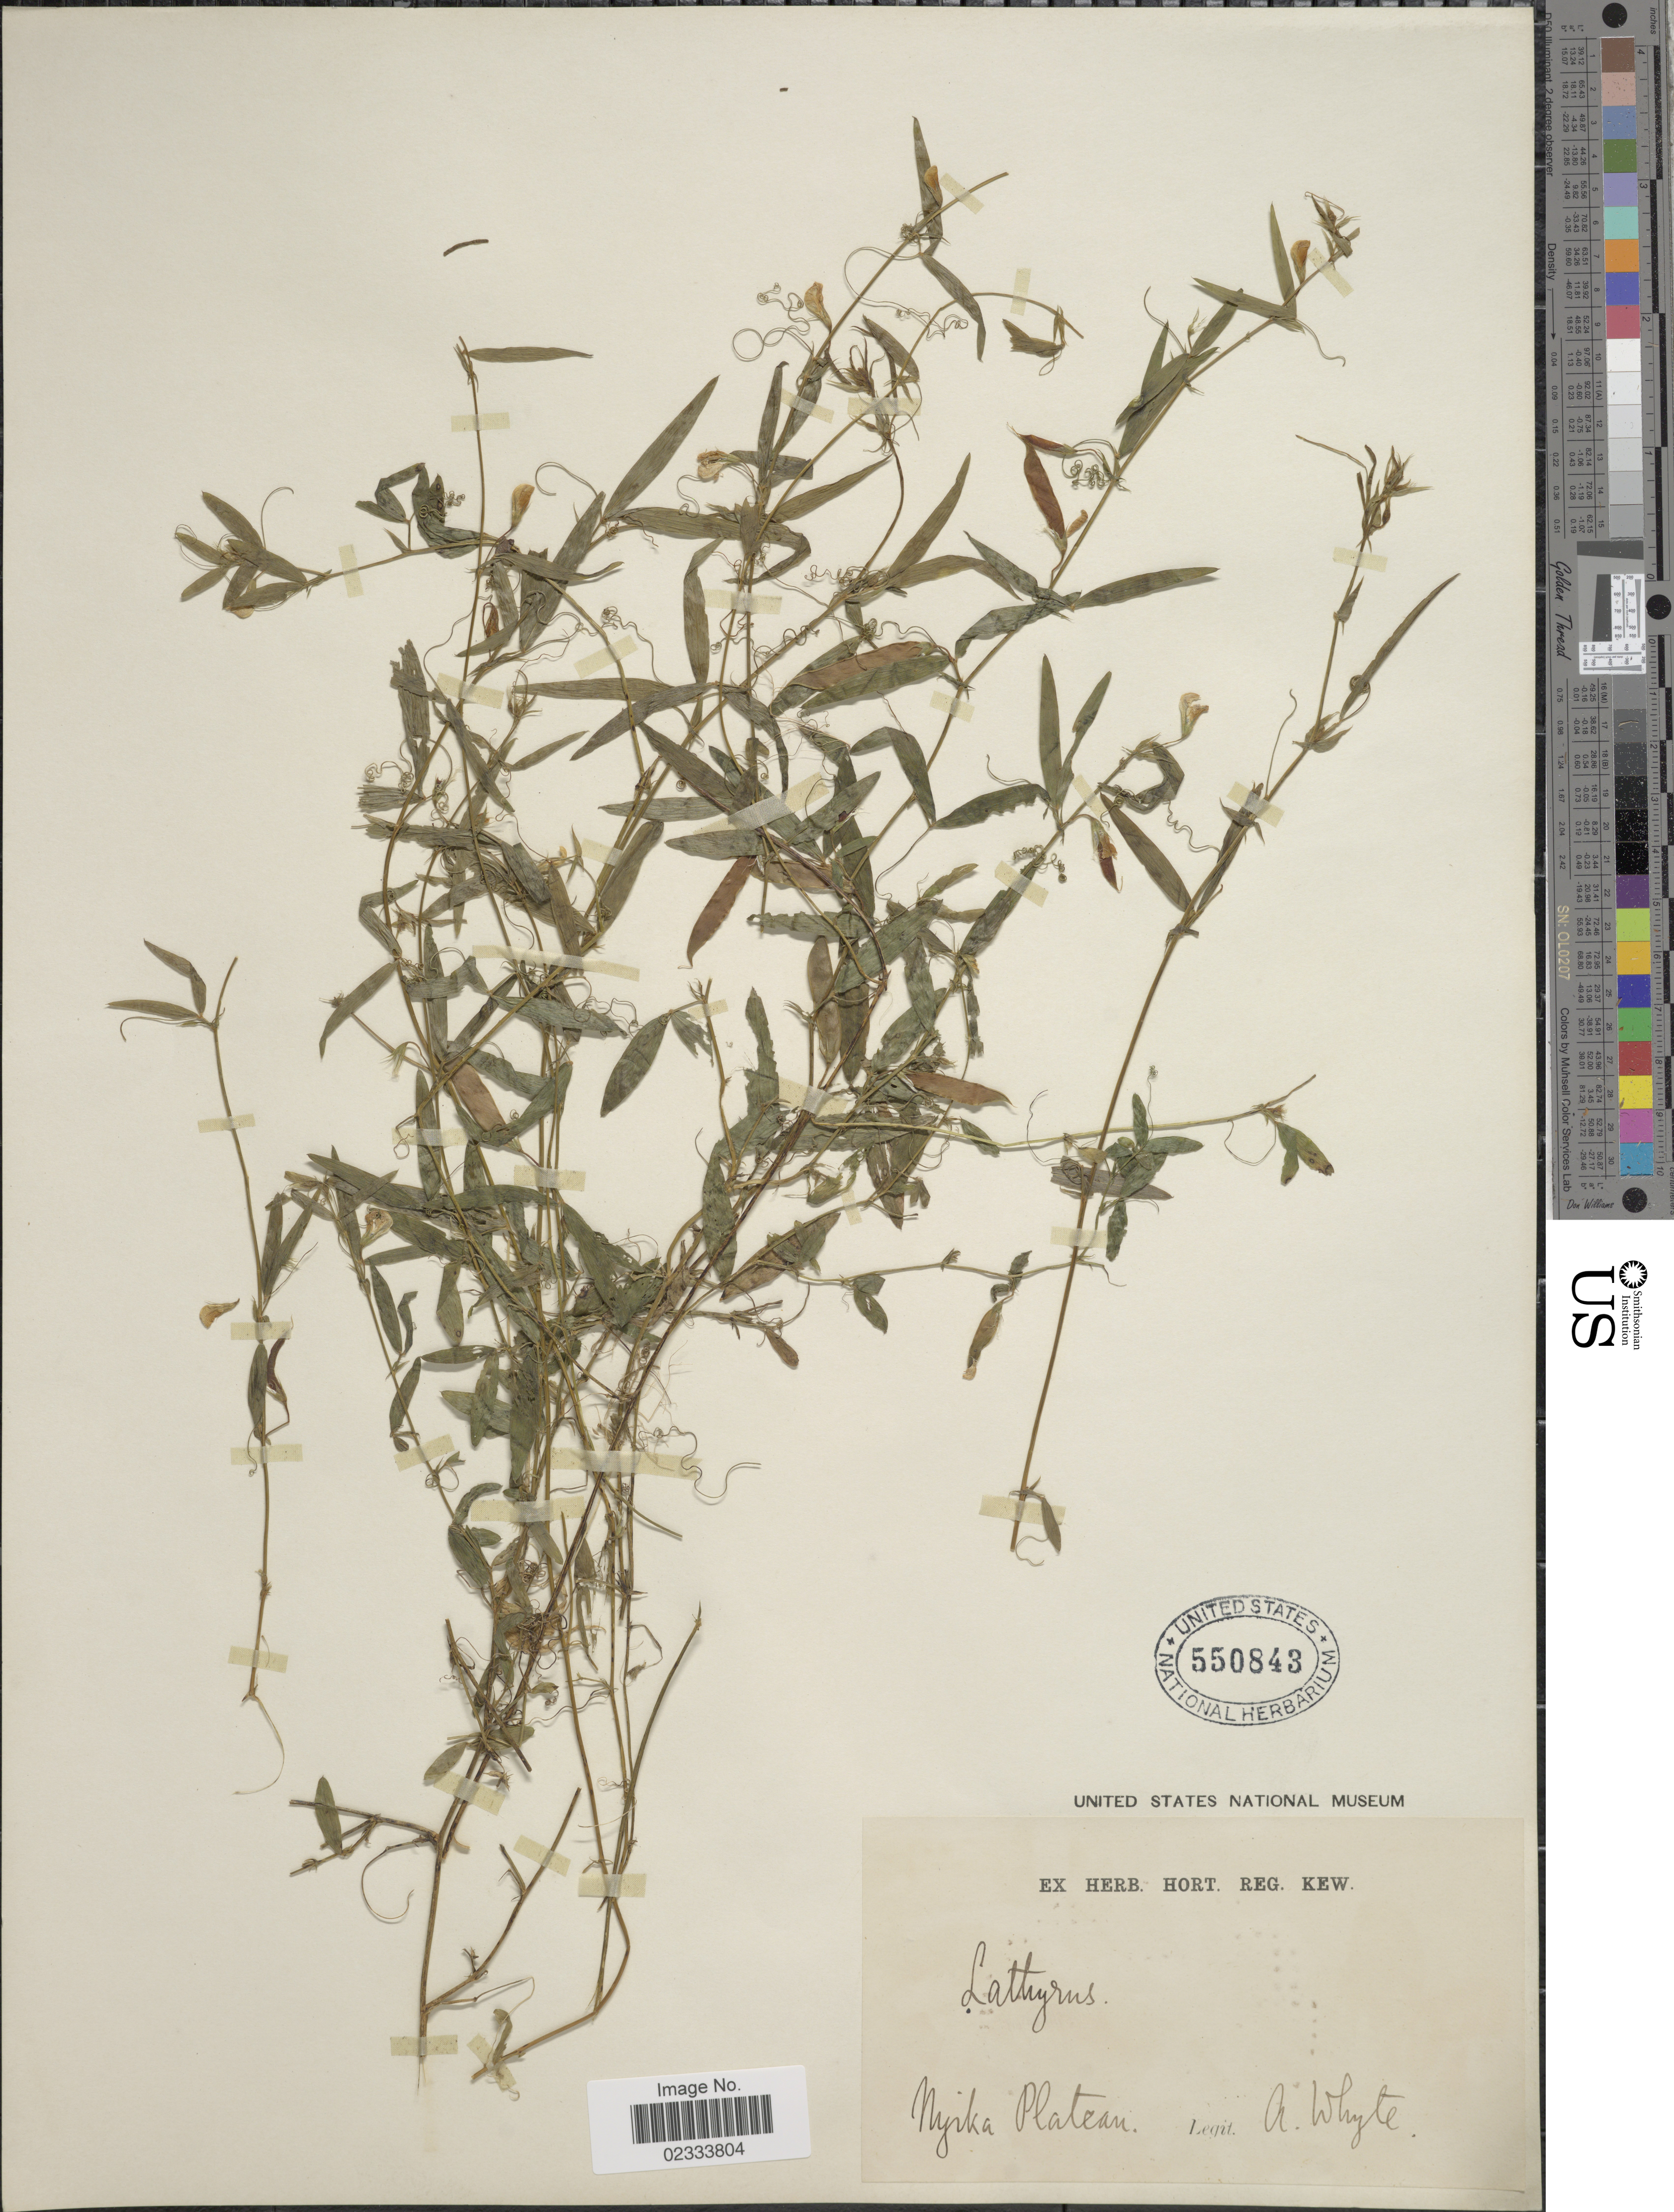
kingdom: Plantae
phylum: Tracheophyta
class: Magnoliopsida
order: Fabales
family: Fabaceae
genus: Lathyrus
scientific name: Lathyrus tingitanus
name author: L.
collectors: A. Whyte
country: Malawi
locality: Nyika Plateau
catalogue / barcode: US 550843